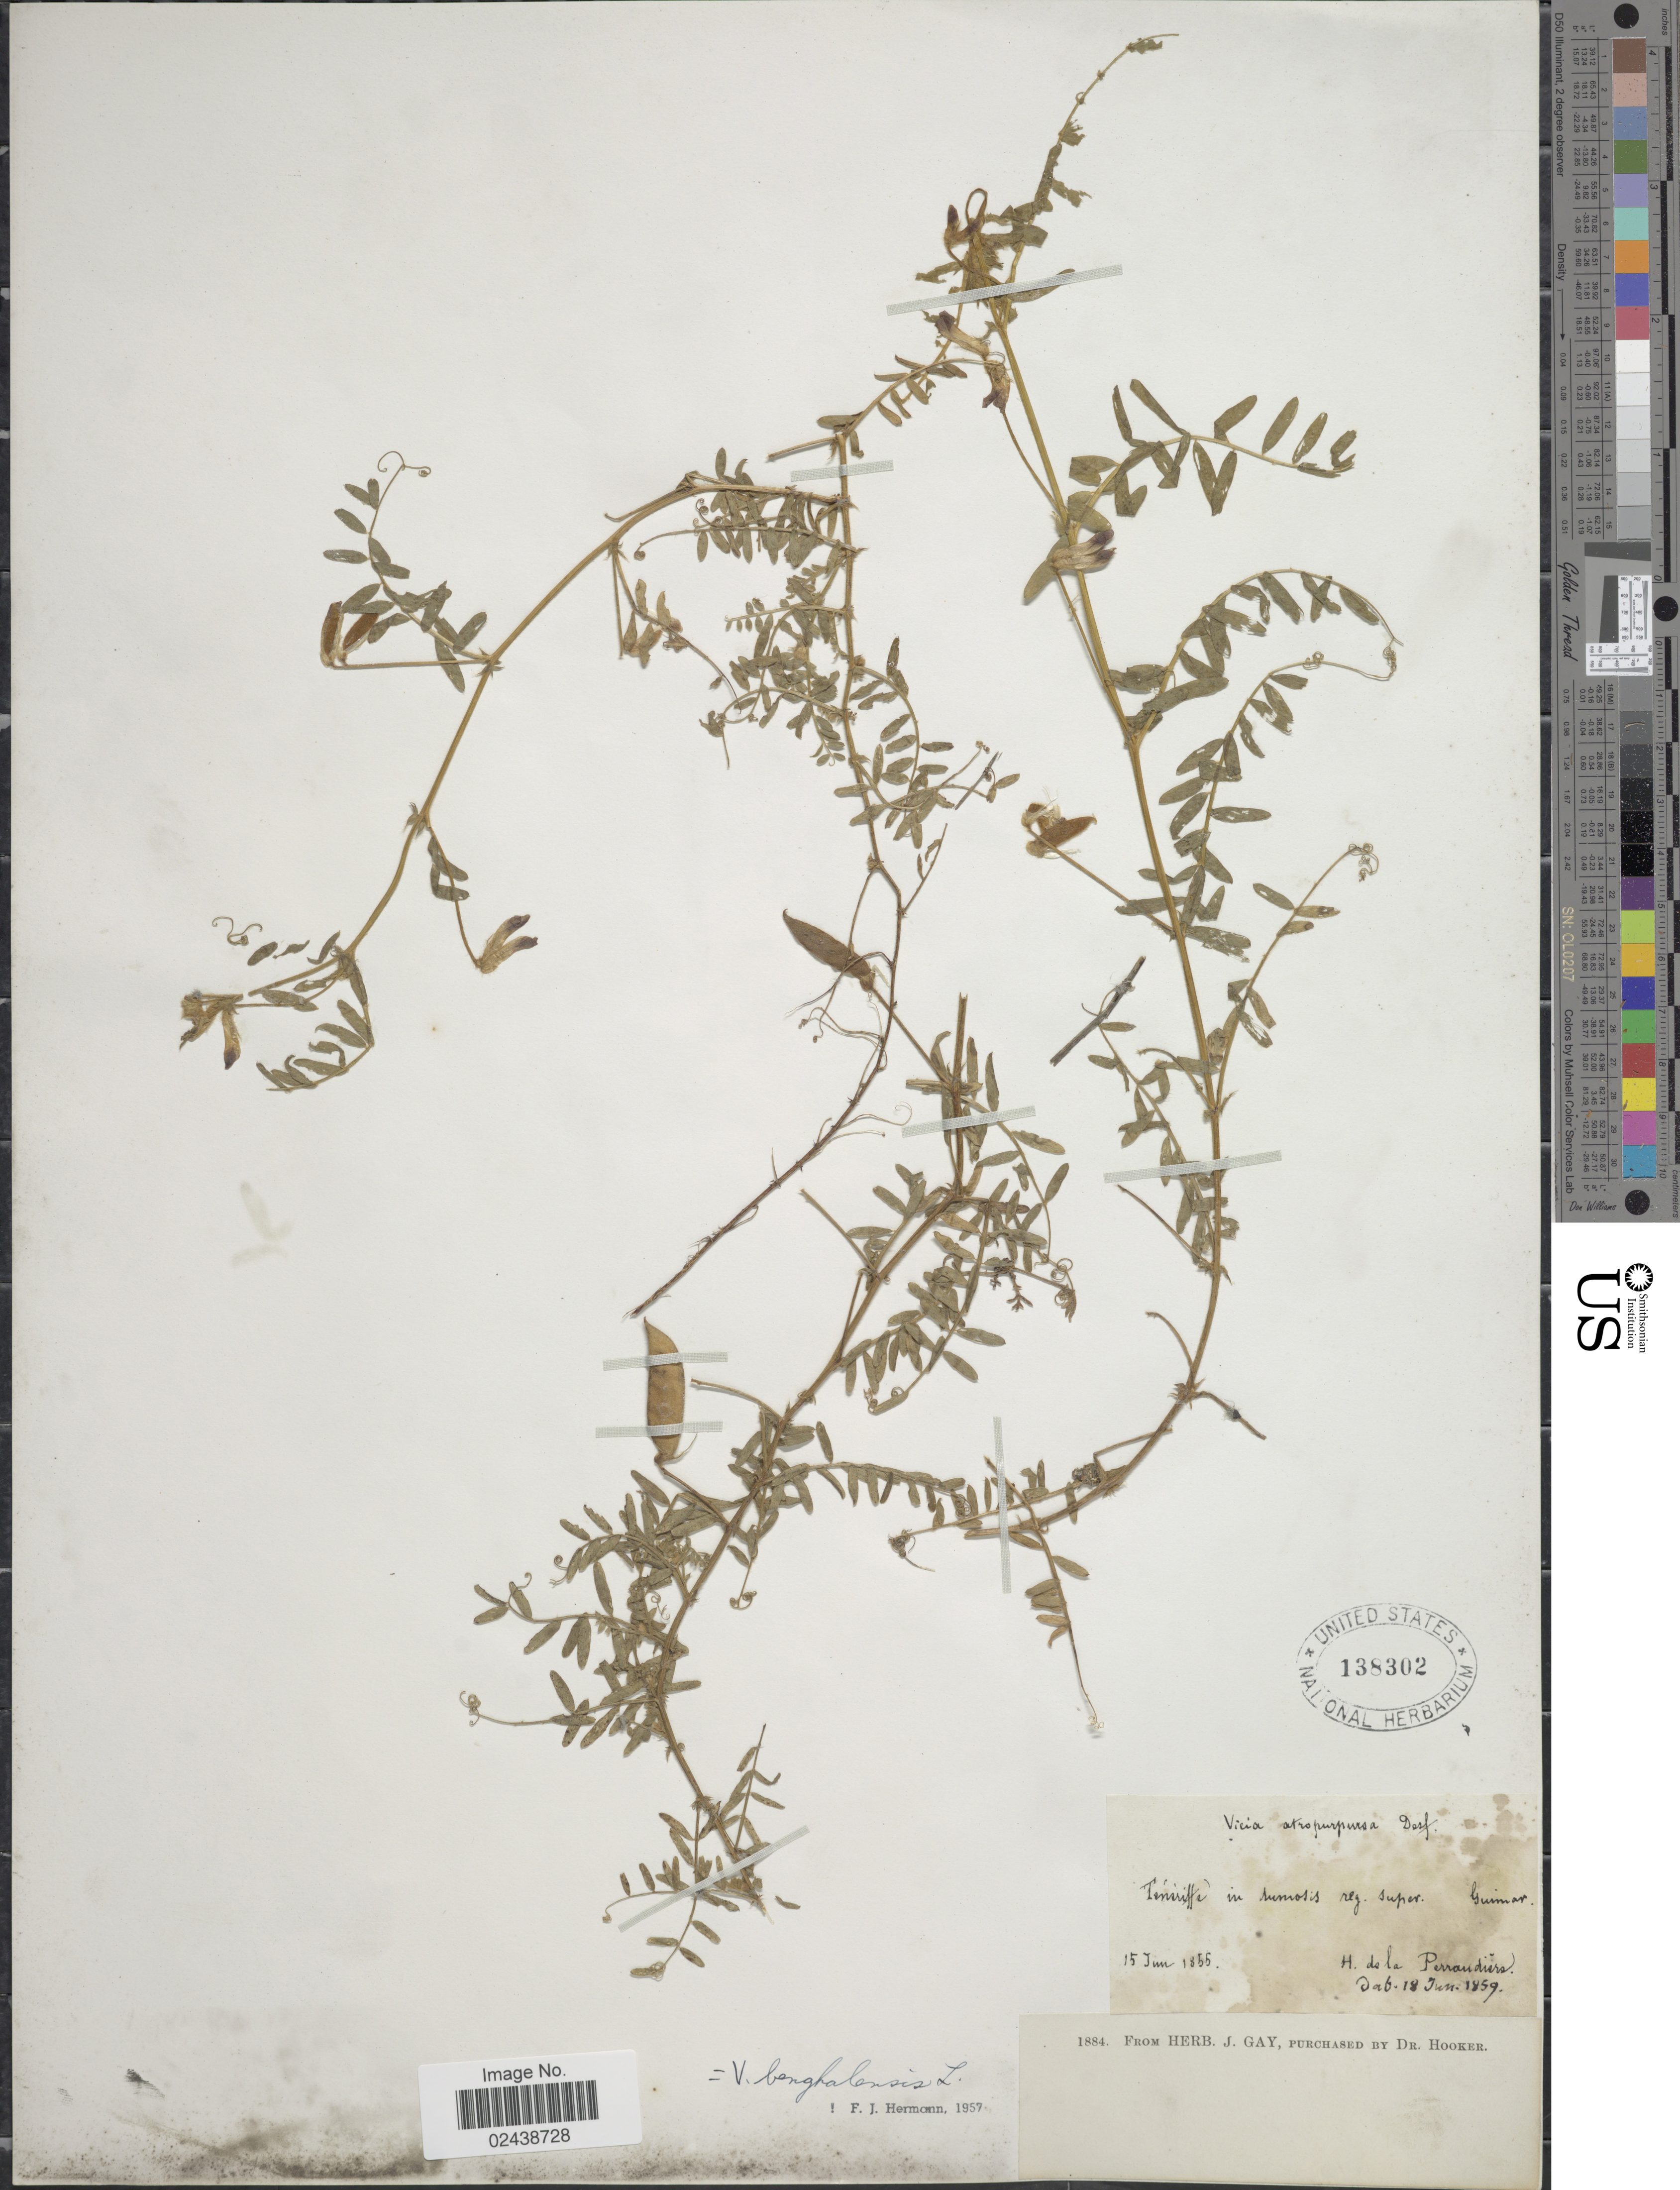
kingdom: Plantae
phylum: Tracheophyta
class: Magnoliopsida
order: Fabales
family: Fabaceae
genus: Vicia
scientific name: Vicia benghalensis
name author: L.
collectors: H. de la Perraudière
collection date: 1855-06-15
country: Spain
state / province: Canarias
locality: Tenerife in dumosis reg. super. Guimar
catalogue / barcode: US 138302